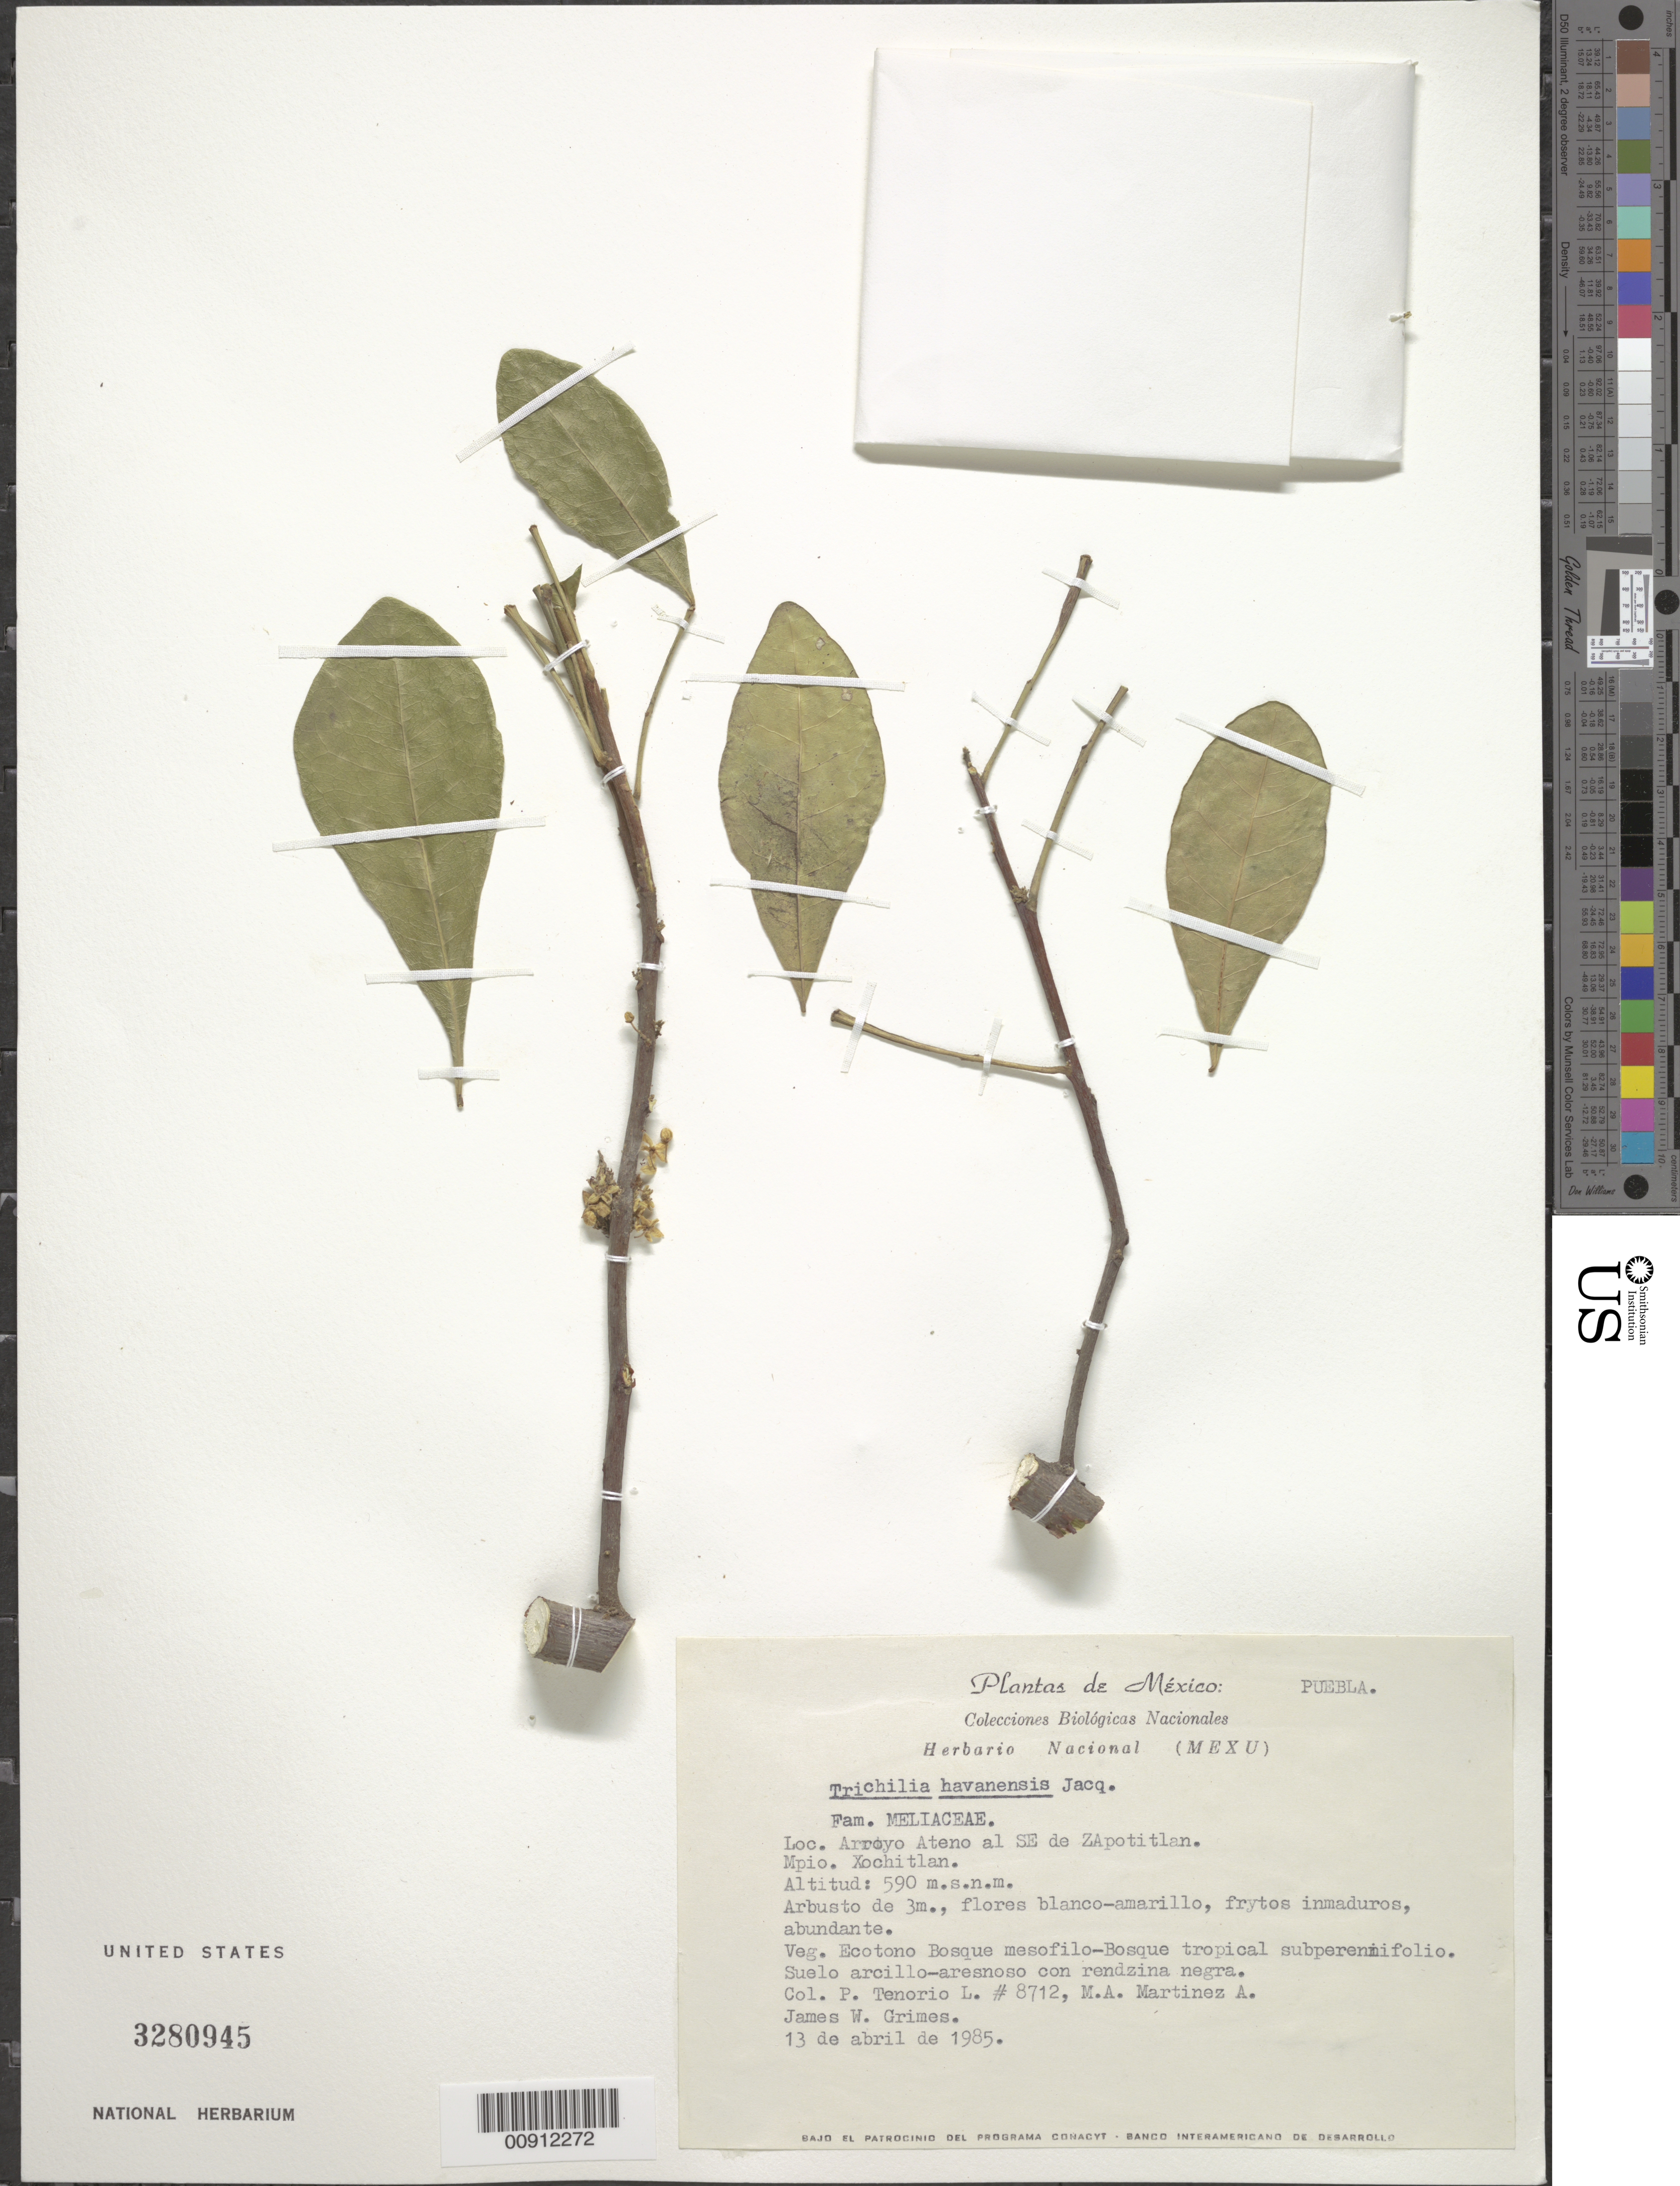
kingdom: Plantae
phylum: Tracheophyta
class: Magnoliopsida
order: Sapindales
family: Meliaceae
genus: Trichilia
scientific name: Trichilia havanensis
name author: Jacq.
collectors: P. Tenorio L., M. A. Martínez Alfaro & J. W. Grimes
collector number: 8712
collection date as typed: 13 Apr 1985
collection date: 1985-04-13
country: Mexico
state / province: Puebla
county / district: Xochitlán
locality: Arroyo Ateno al SE de Zapotitlán, Mpio. Xochitlán, Puebla.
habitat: Ecotono Bosque mesofilo- Bosque tropical subperennifolio. Suelo arcillo-arenoso con rendzina negra.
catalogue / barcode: US 3280945